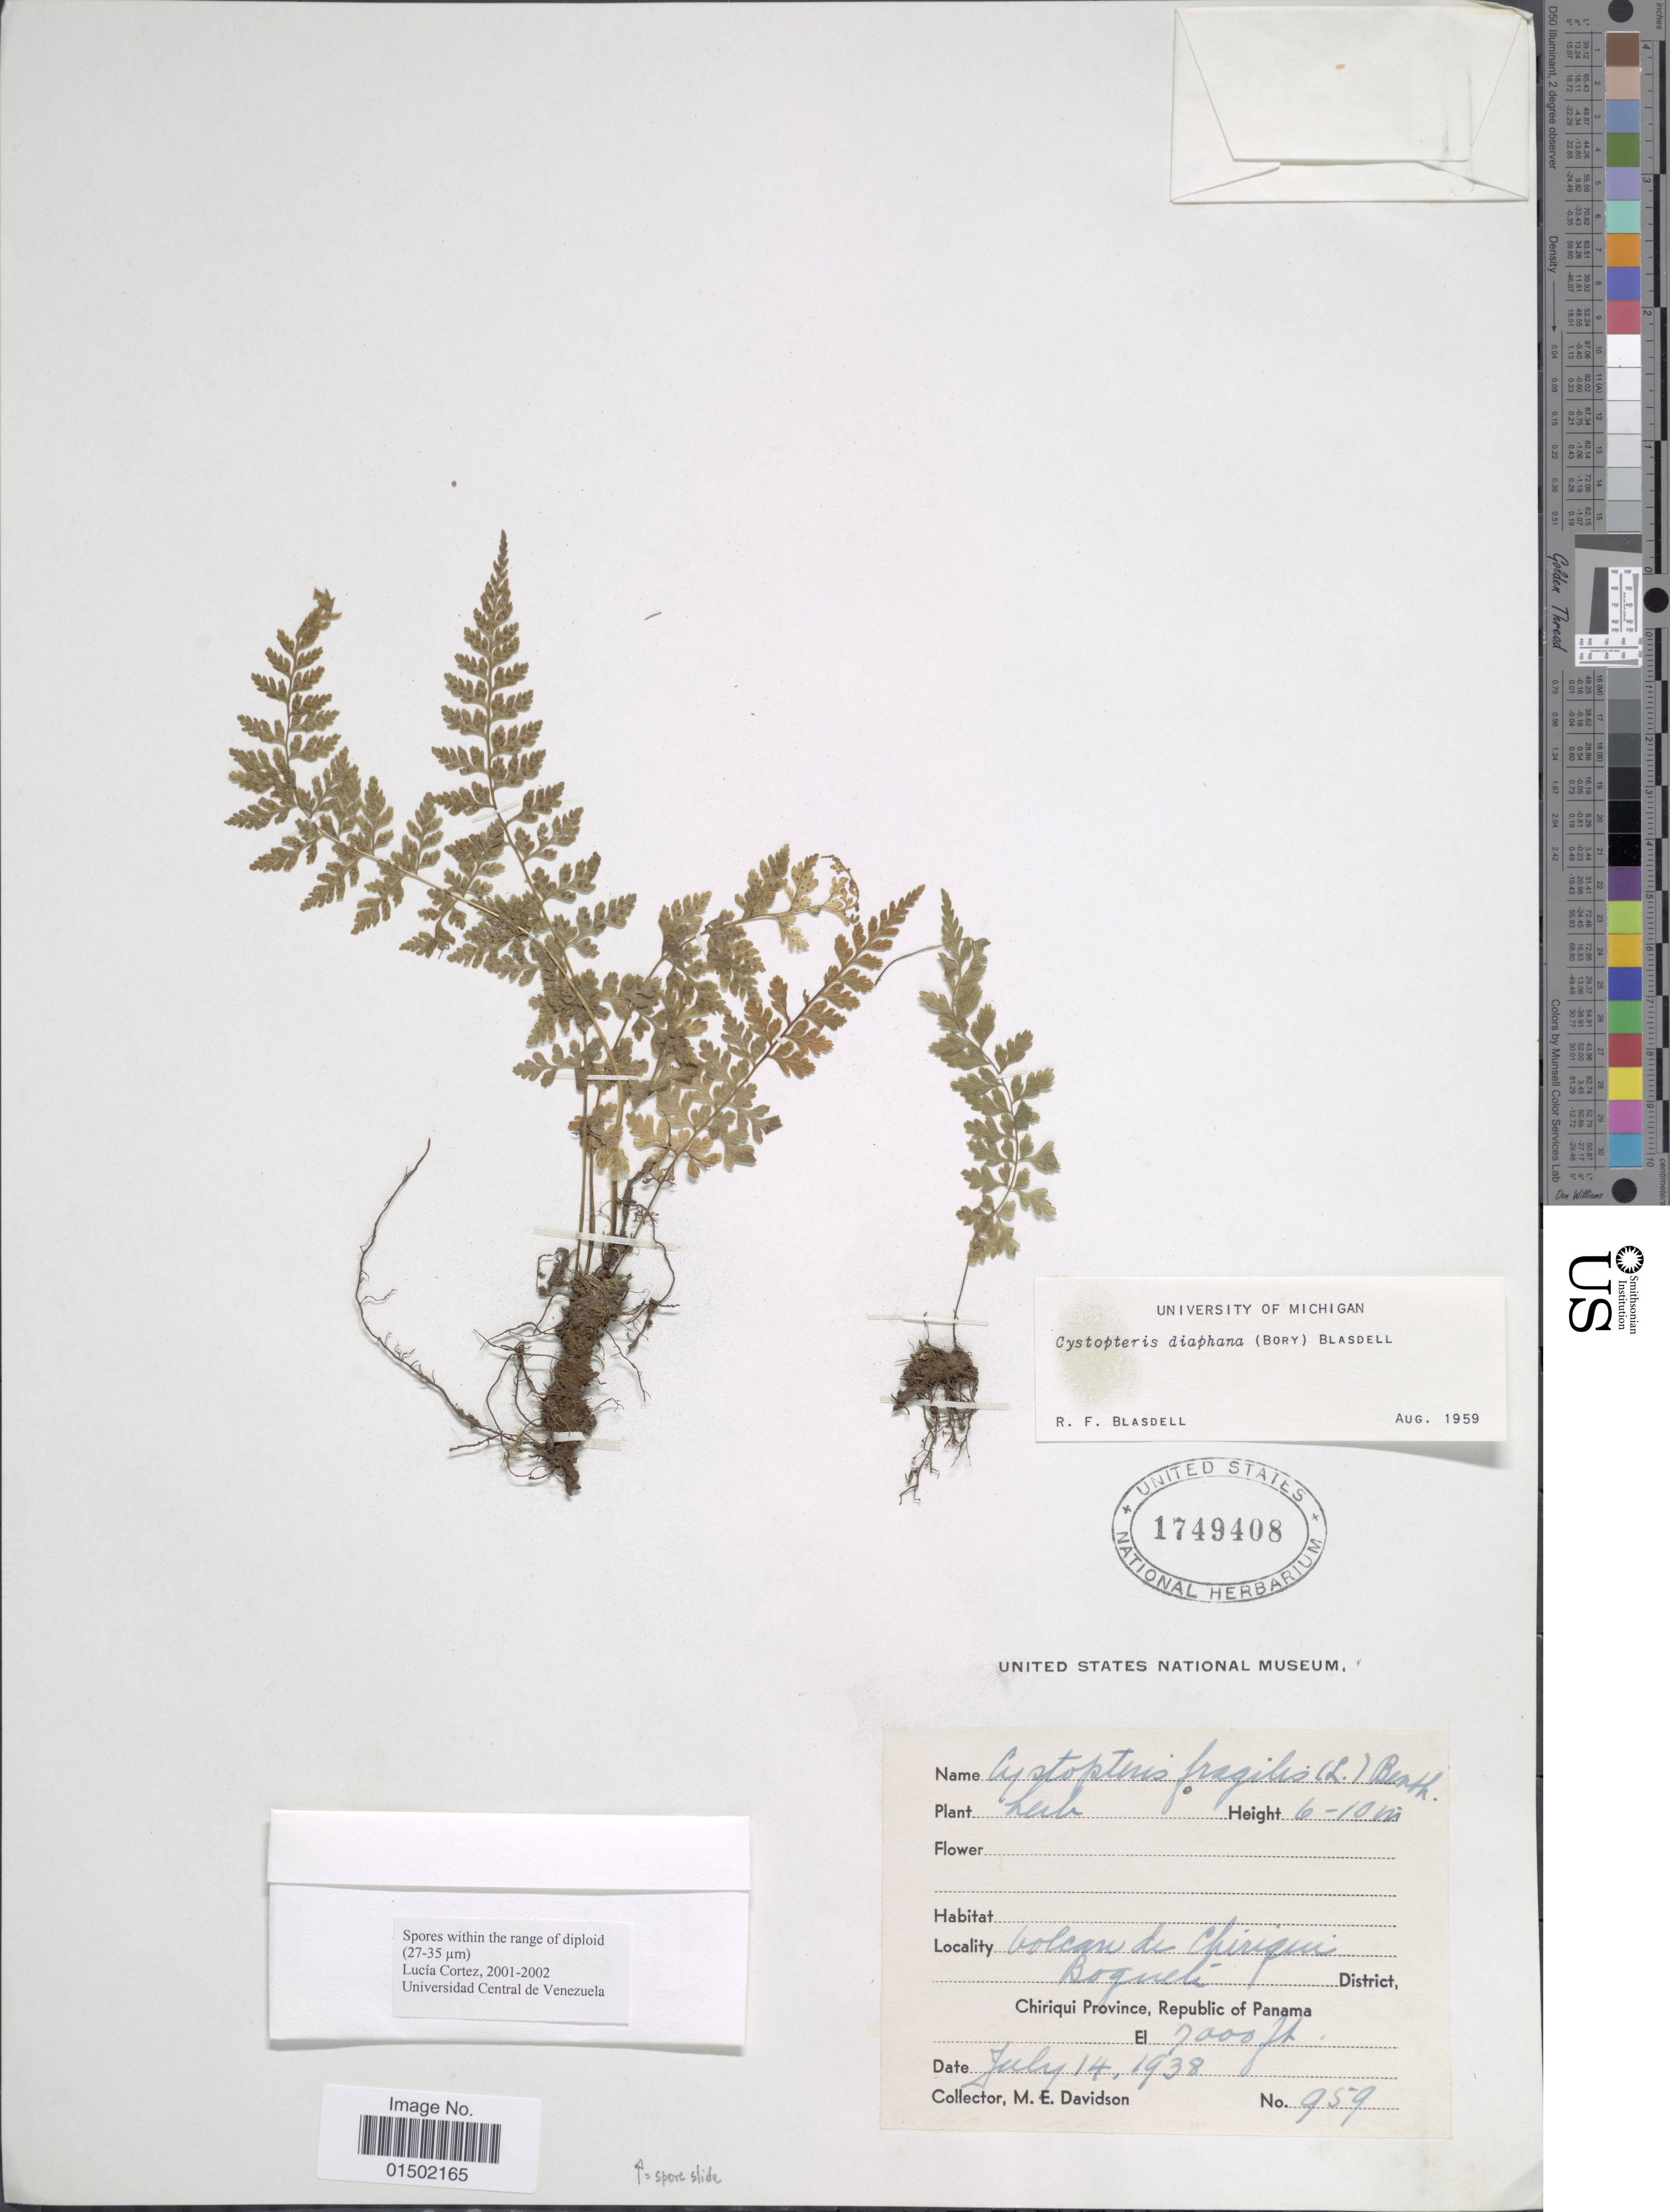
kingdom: Plantae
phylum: Tracheophyta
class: Polypodiopsida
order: Polypodiales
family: Cystopteridaceae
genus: Cystopteris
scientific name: Cystopteris diaphana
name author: (Bory) Blasdell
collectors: M. E. Davidson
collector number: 959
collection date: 1938-07-14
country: Panama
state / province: Chiriqui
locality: Volcan de Chiriqui Boquete, Republic of Panama.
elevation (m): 2134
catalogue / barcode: US 1749408